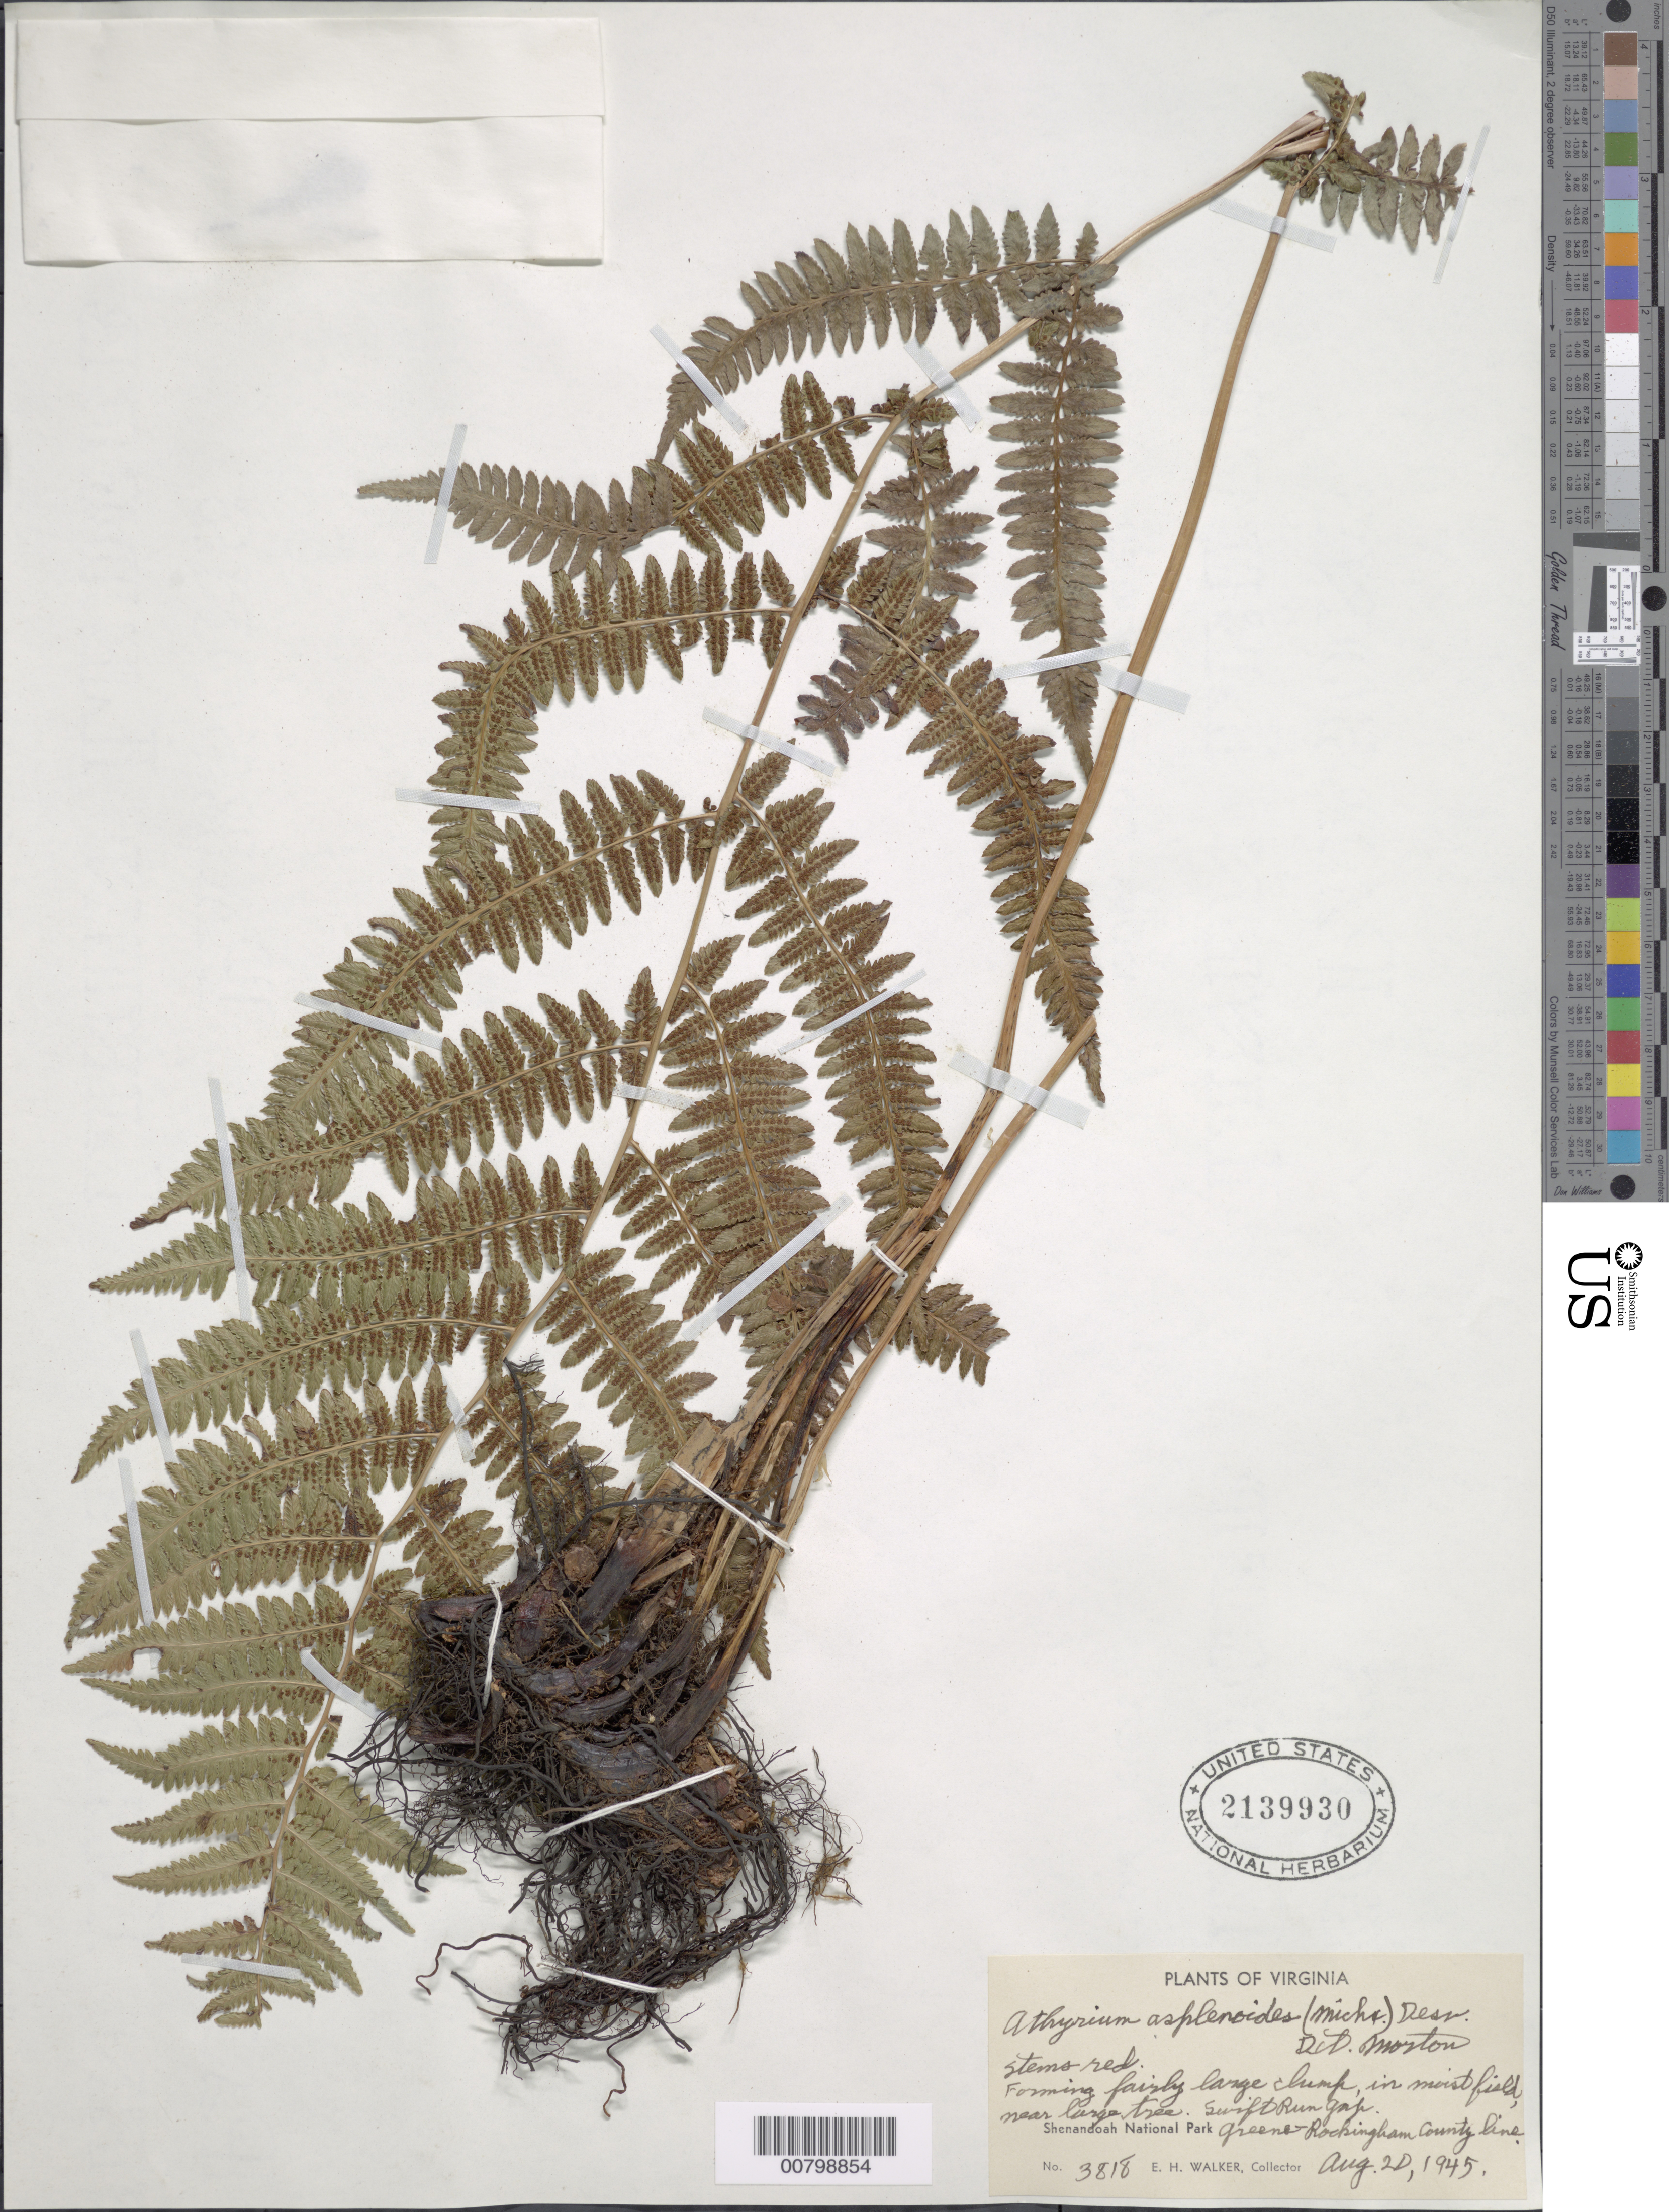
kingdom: Plantae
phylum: Tracheophyta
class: Polypodiopsida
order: Polypodiales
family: Athyriaceae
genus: Athyrium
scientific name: Athyrium filix-femina subsp. asplenioides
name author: (Michx.) Hultén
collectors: E. H. Walker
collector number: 3818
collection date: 1945-08-20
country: United States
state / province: Virginia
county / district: Greene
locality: Swift Run Gap, Shenandoah National Park, Greene-Rockingham County line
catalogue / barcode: US 2139930